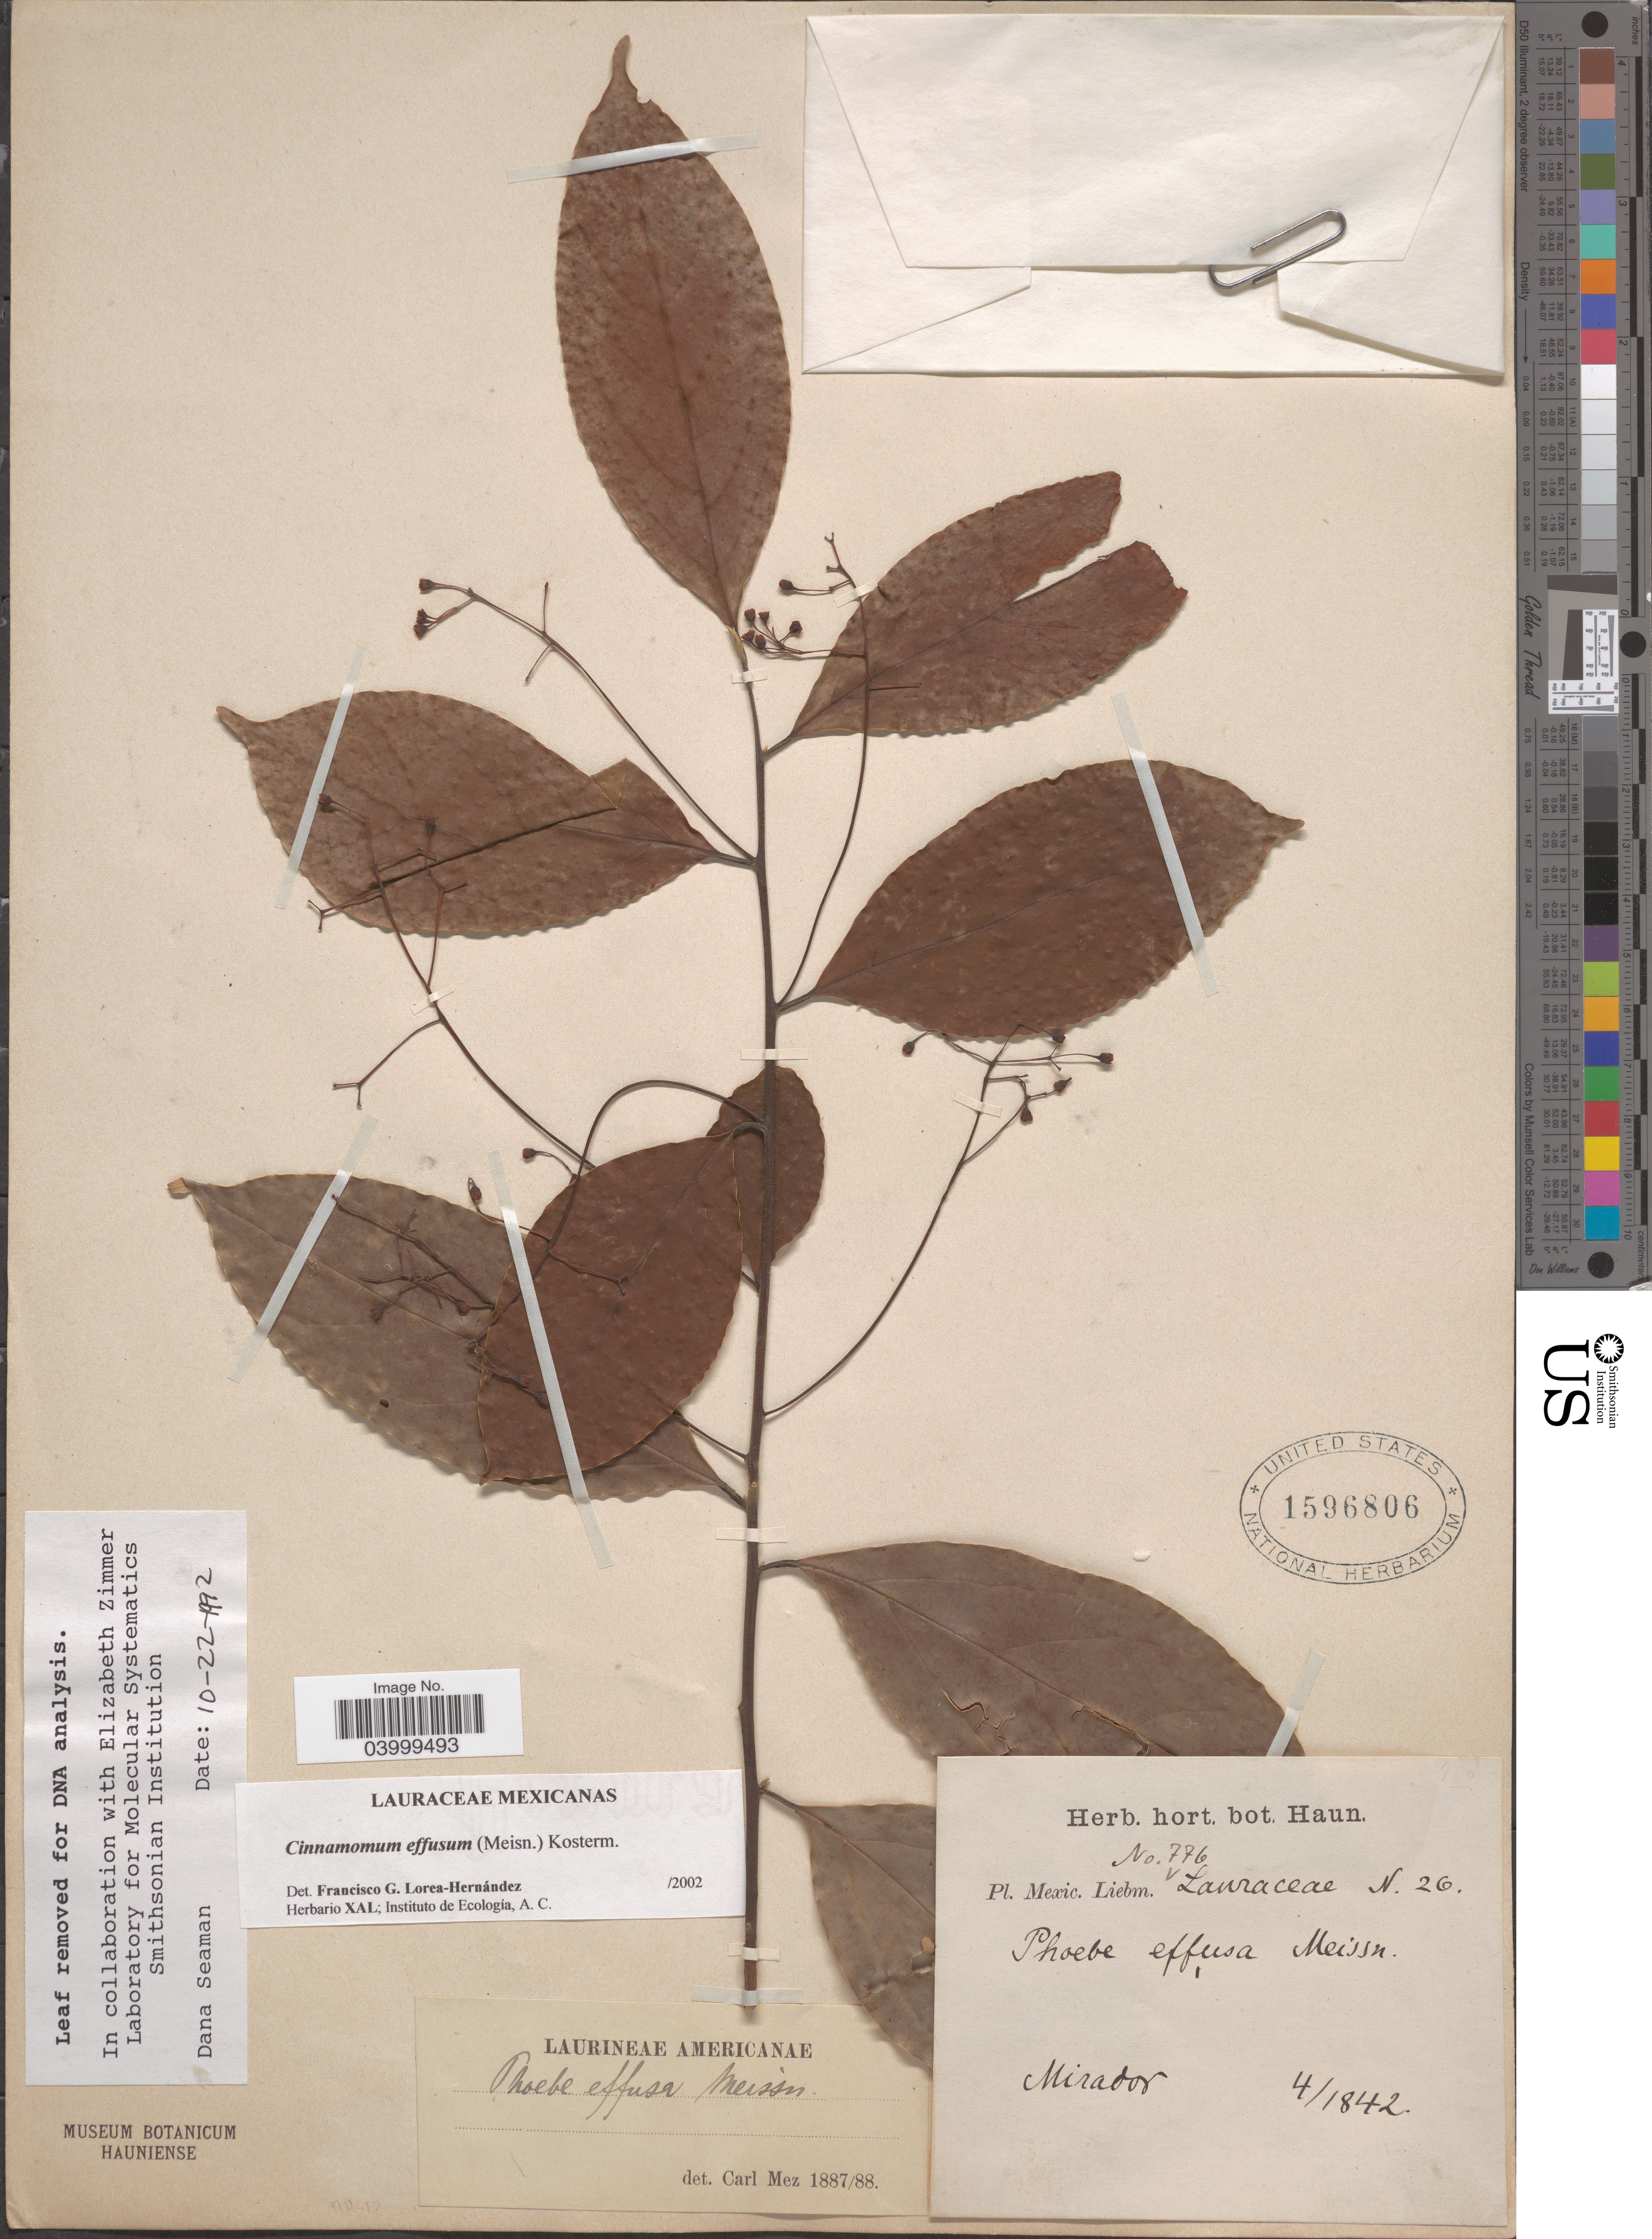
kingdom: Plantae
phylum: Tracheophyta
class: Magnoliopsida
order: Laurales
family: Lauraceae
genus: Cinnamomum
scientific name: Cinnamomum effusum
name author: (Meisn.) Kosterm.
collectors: Liebm.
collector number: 776/26*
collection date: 1842-04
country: Mexico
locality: Mirador.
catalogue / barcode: US 1596806